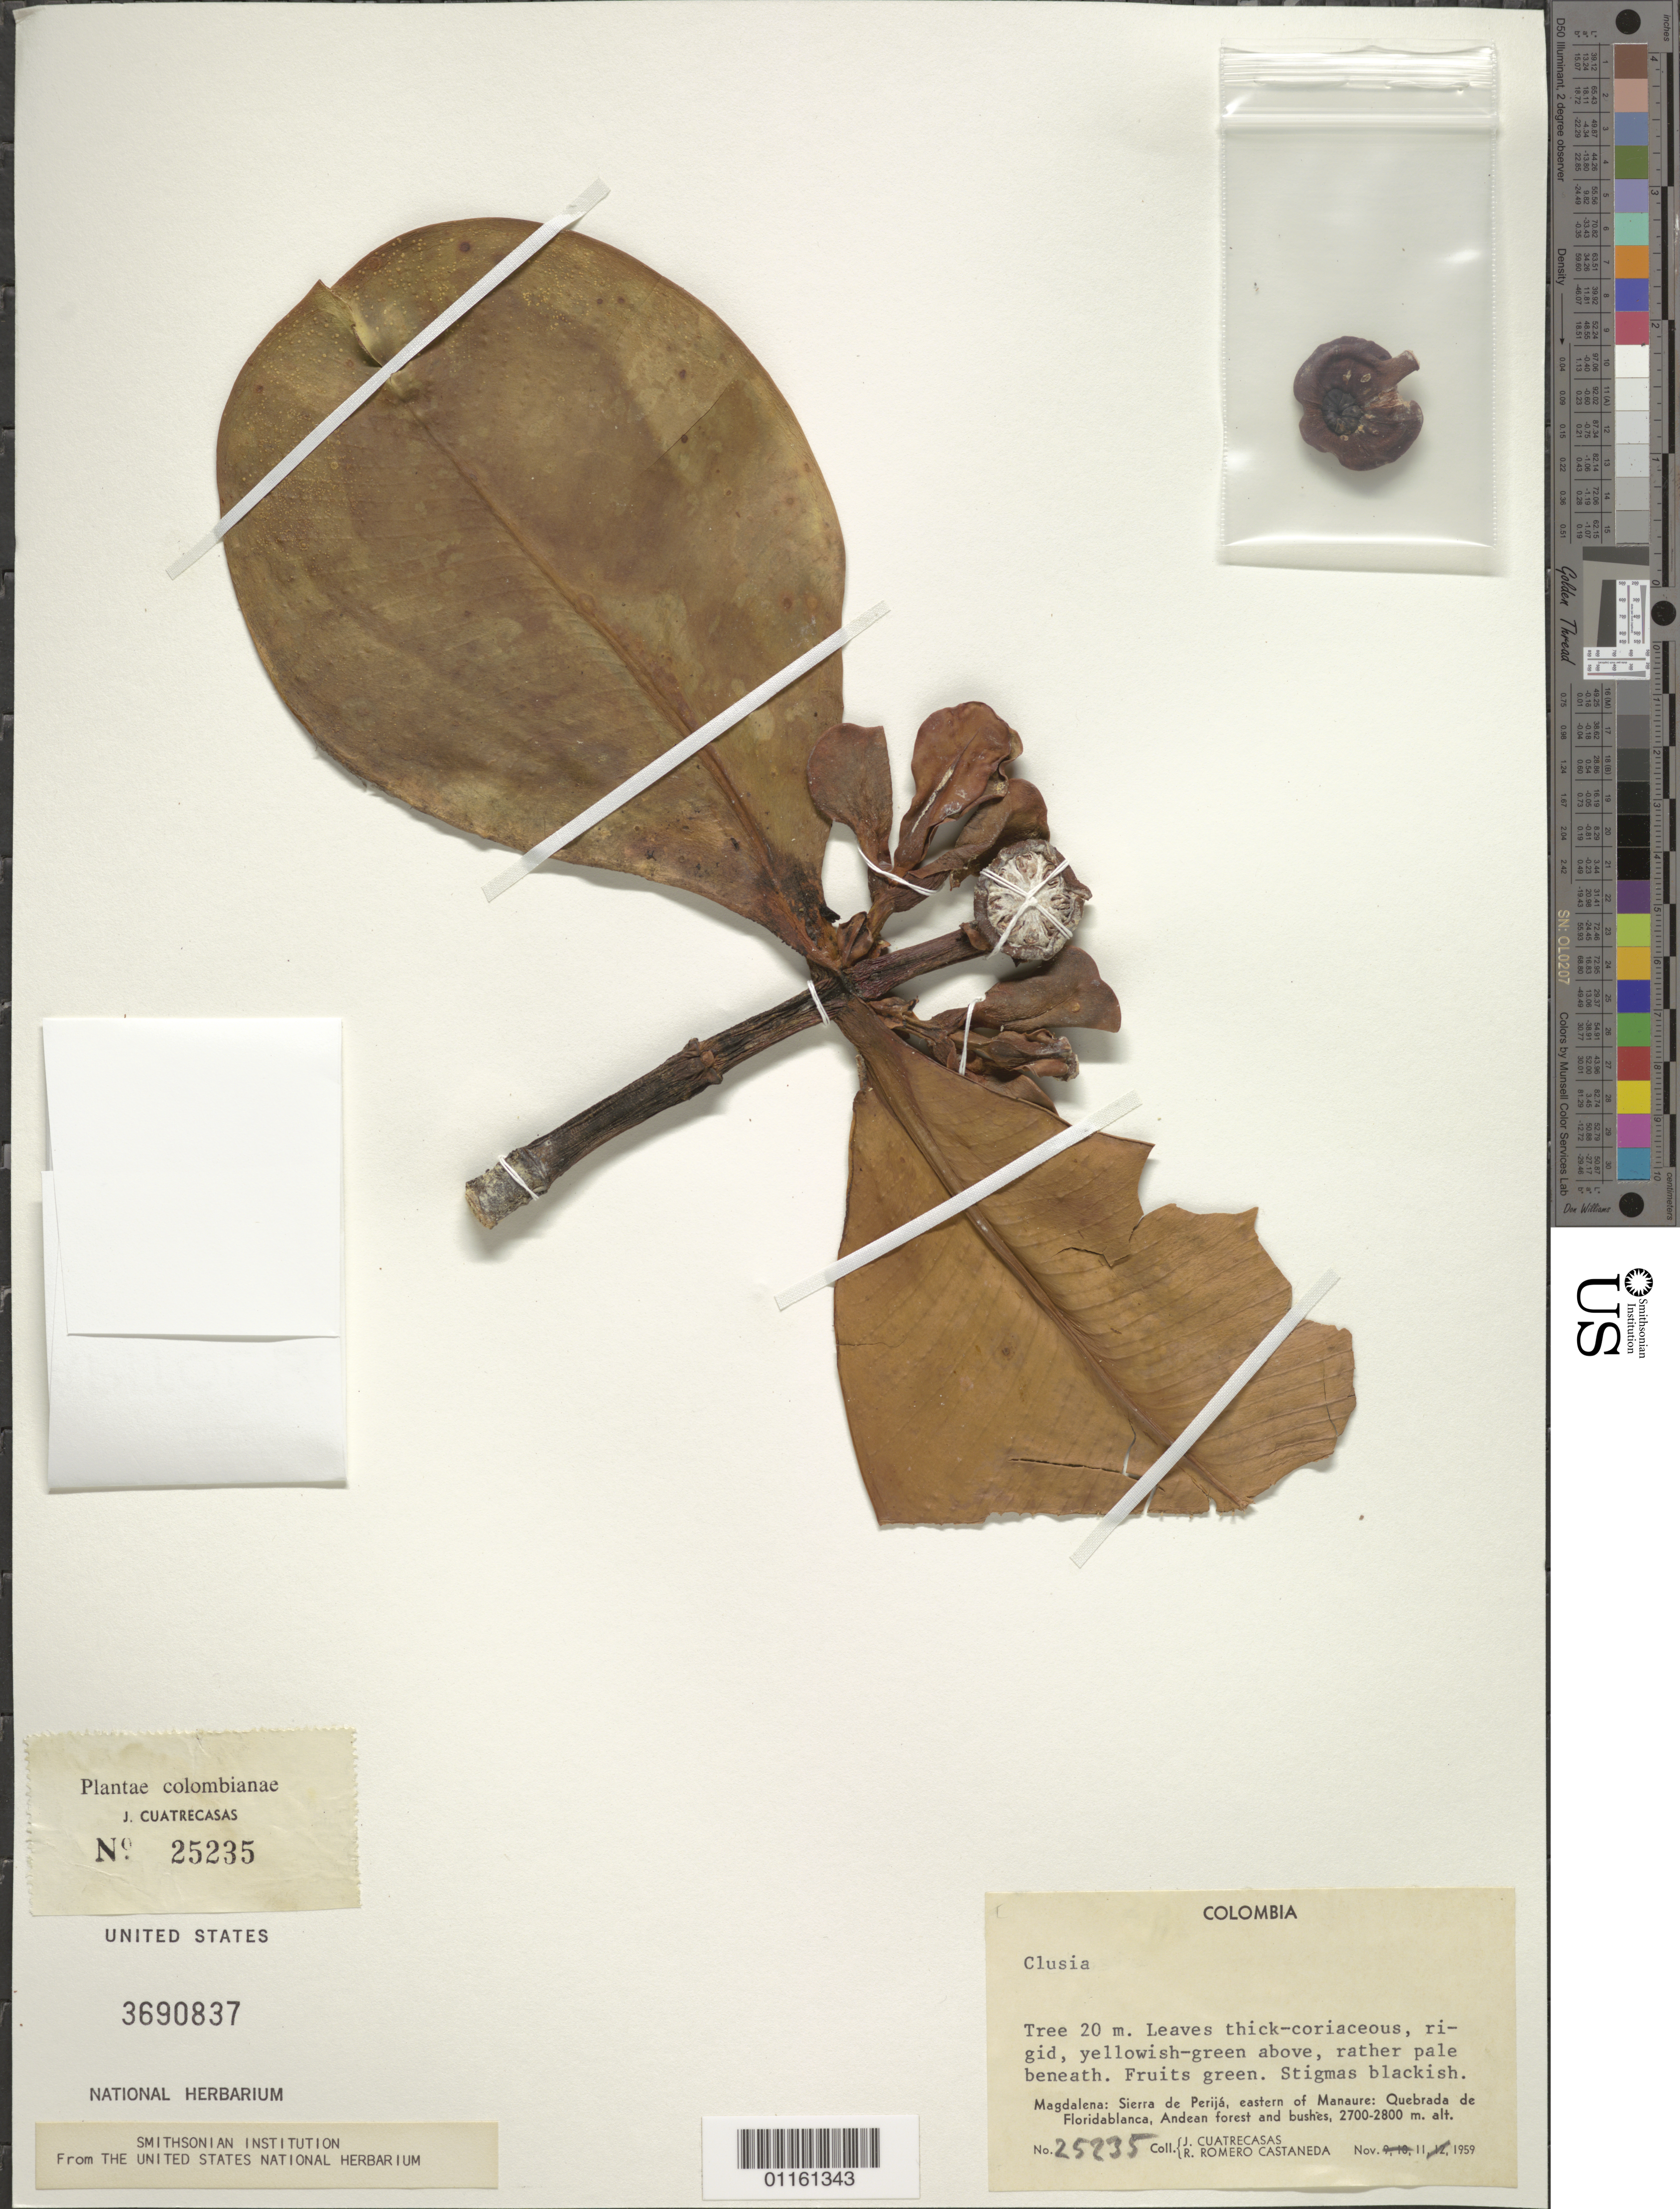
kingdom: Plantae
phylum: Tracheophyta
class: Magnoliopsida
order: Malpighiales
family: Clusiaceae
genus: Clusia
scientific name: Clusia sp.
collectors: J. Cuatrecasas & R. Romero Castañeda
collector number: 25235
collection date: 1959-11-11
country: Colombia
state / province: Magdalena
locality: Sierra de Perija, eastern of Manaure: Quebrada de Floridablanca, Andean forest and bushes.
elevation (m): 2700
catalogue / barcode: US 3690837